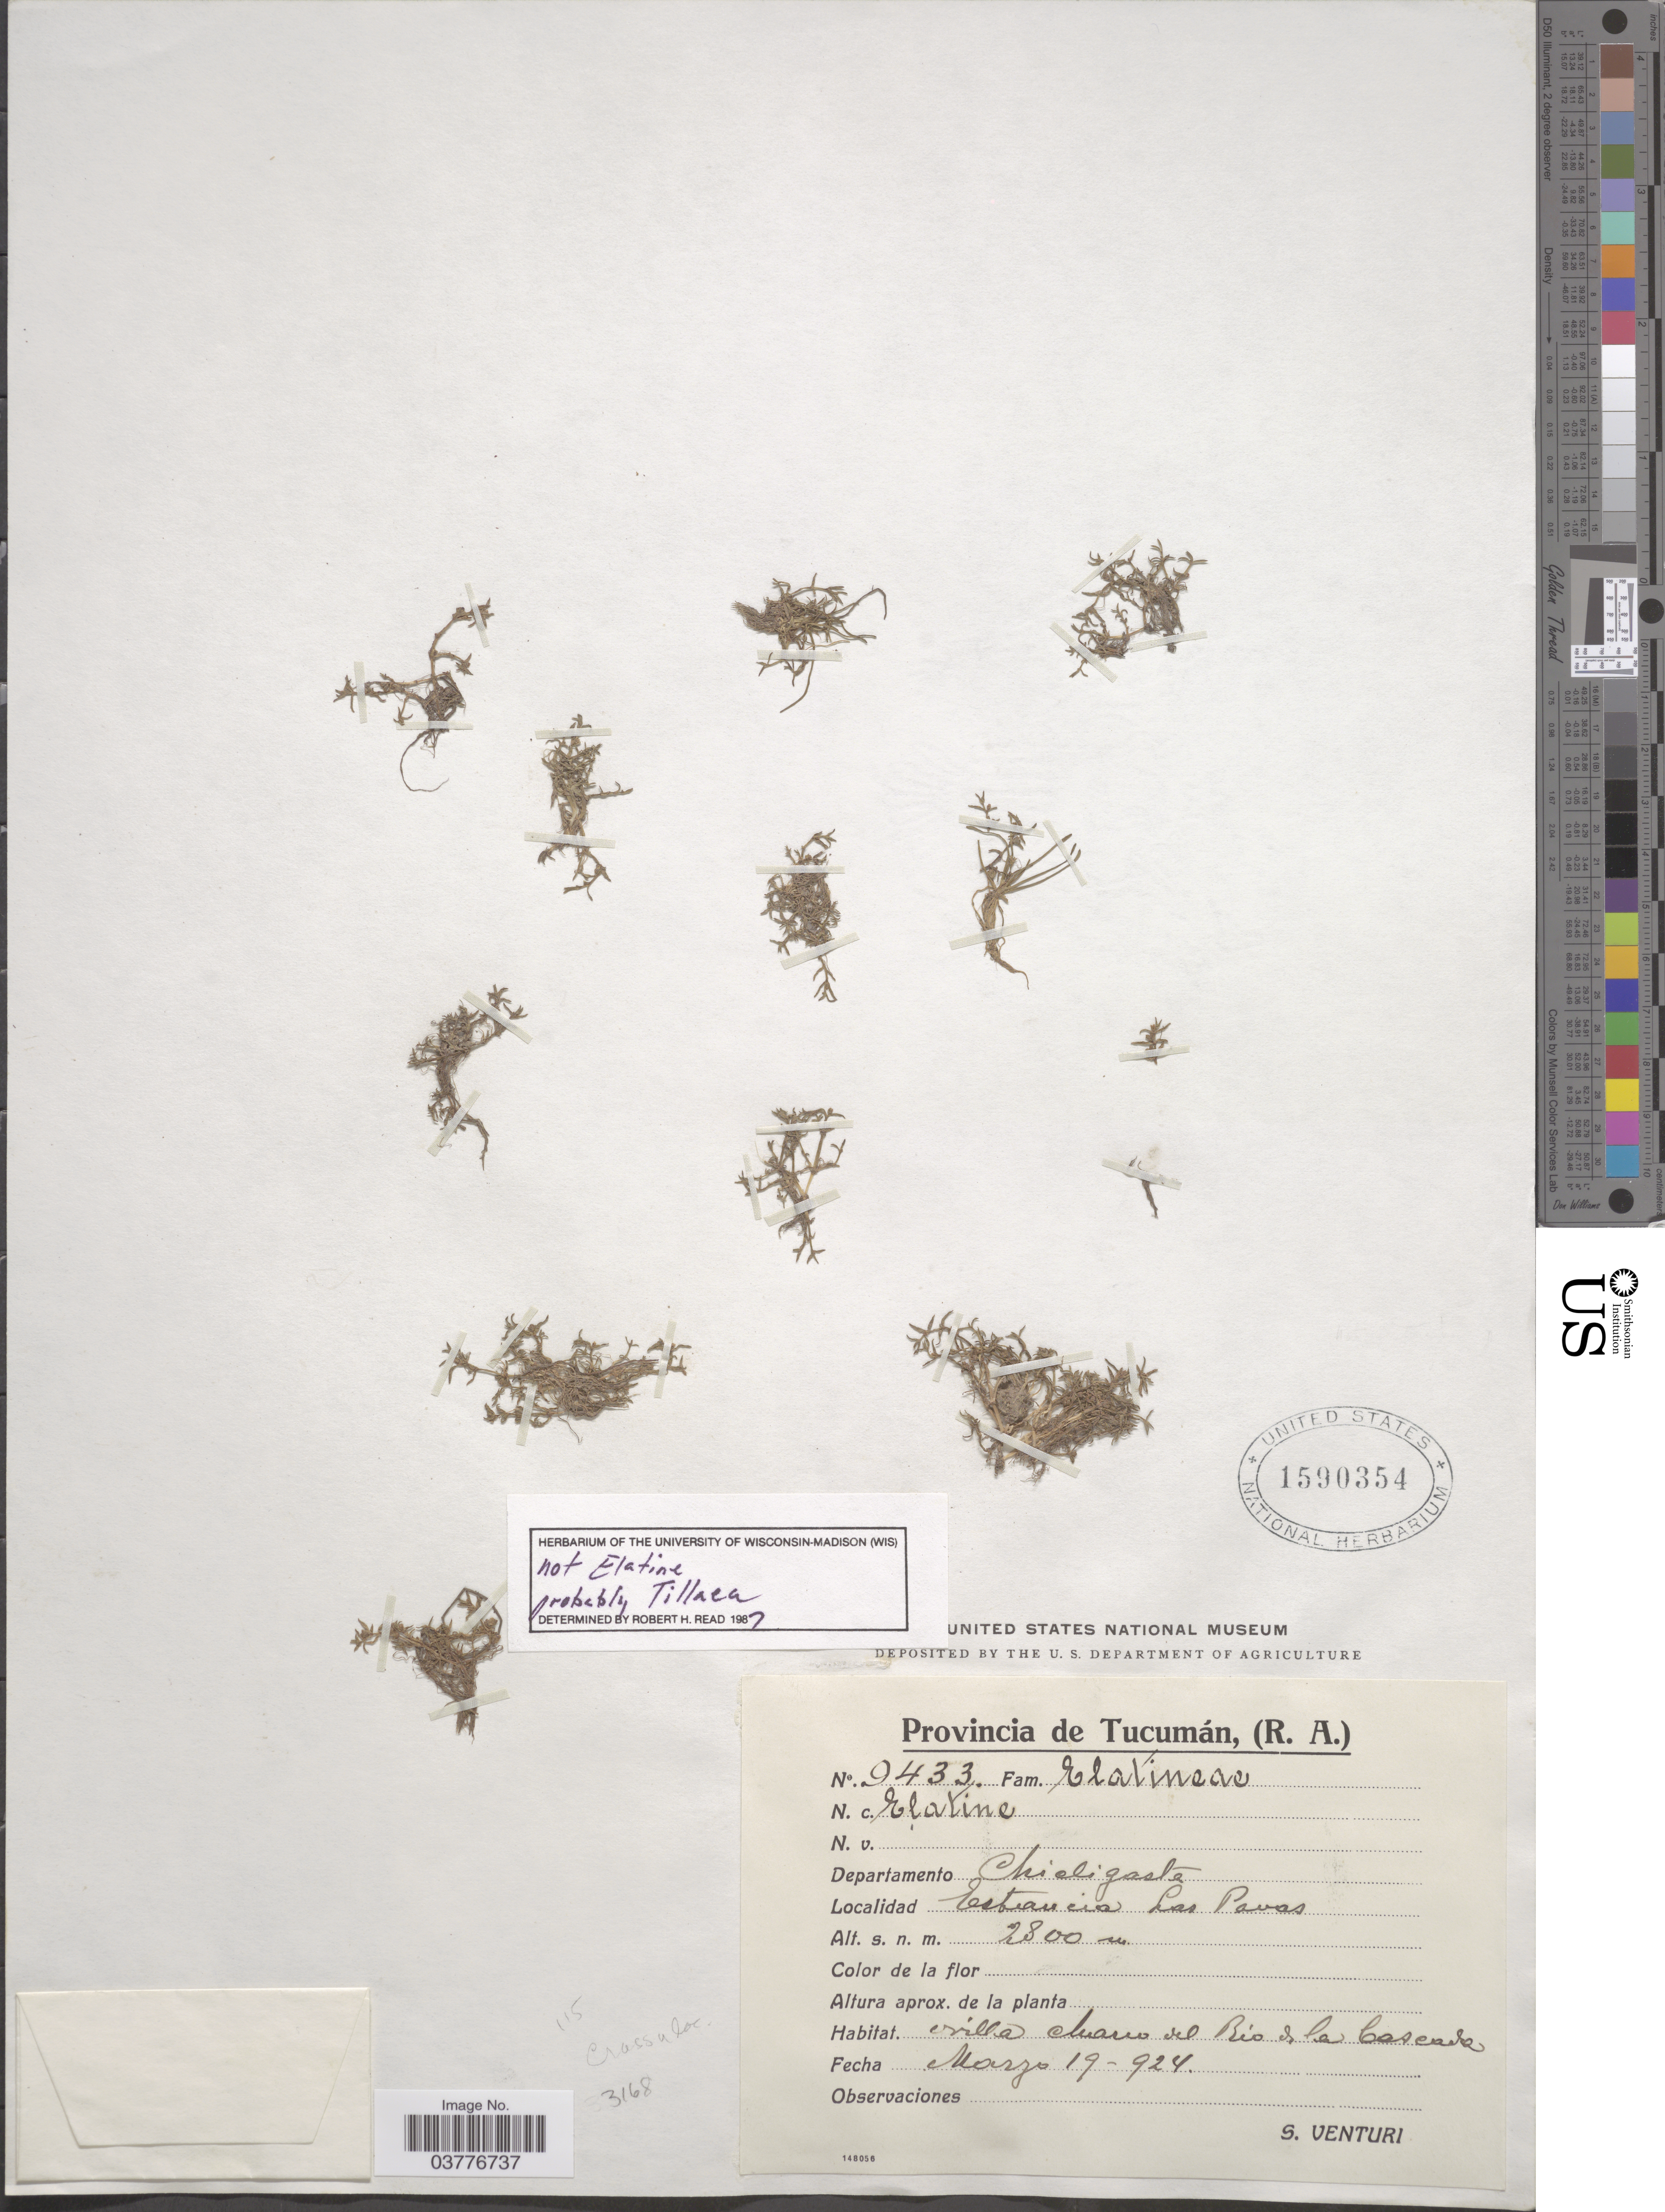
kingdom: Plantae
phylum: Tracheophyta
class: Magnoliopsida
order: Saxifragales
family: Crassulaceae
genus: Crassula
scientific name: Crassula sp.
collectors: S. Venturi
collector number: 9433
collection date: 1924-03-19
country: Argentina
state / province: Tucuman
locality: Departamento Chicligasta. Estancia Las Pavas.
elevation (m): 2800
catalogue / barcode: US 1590354